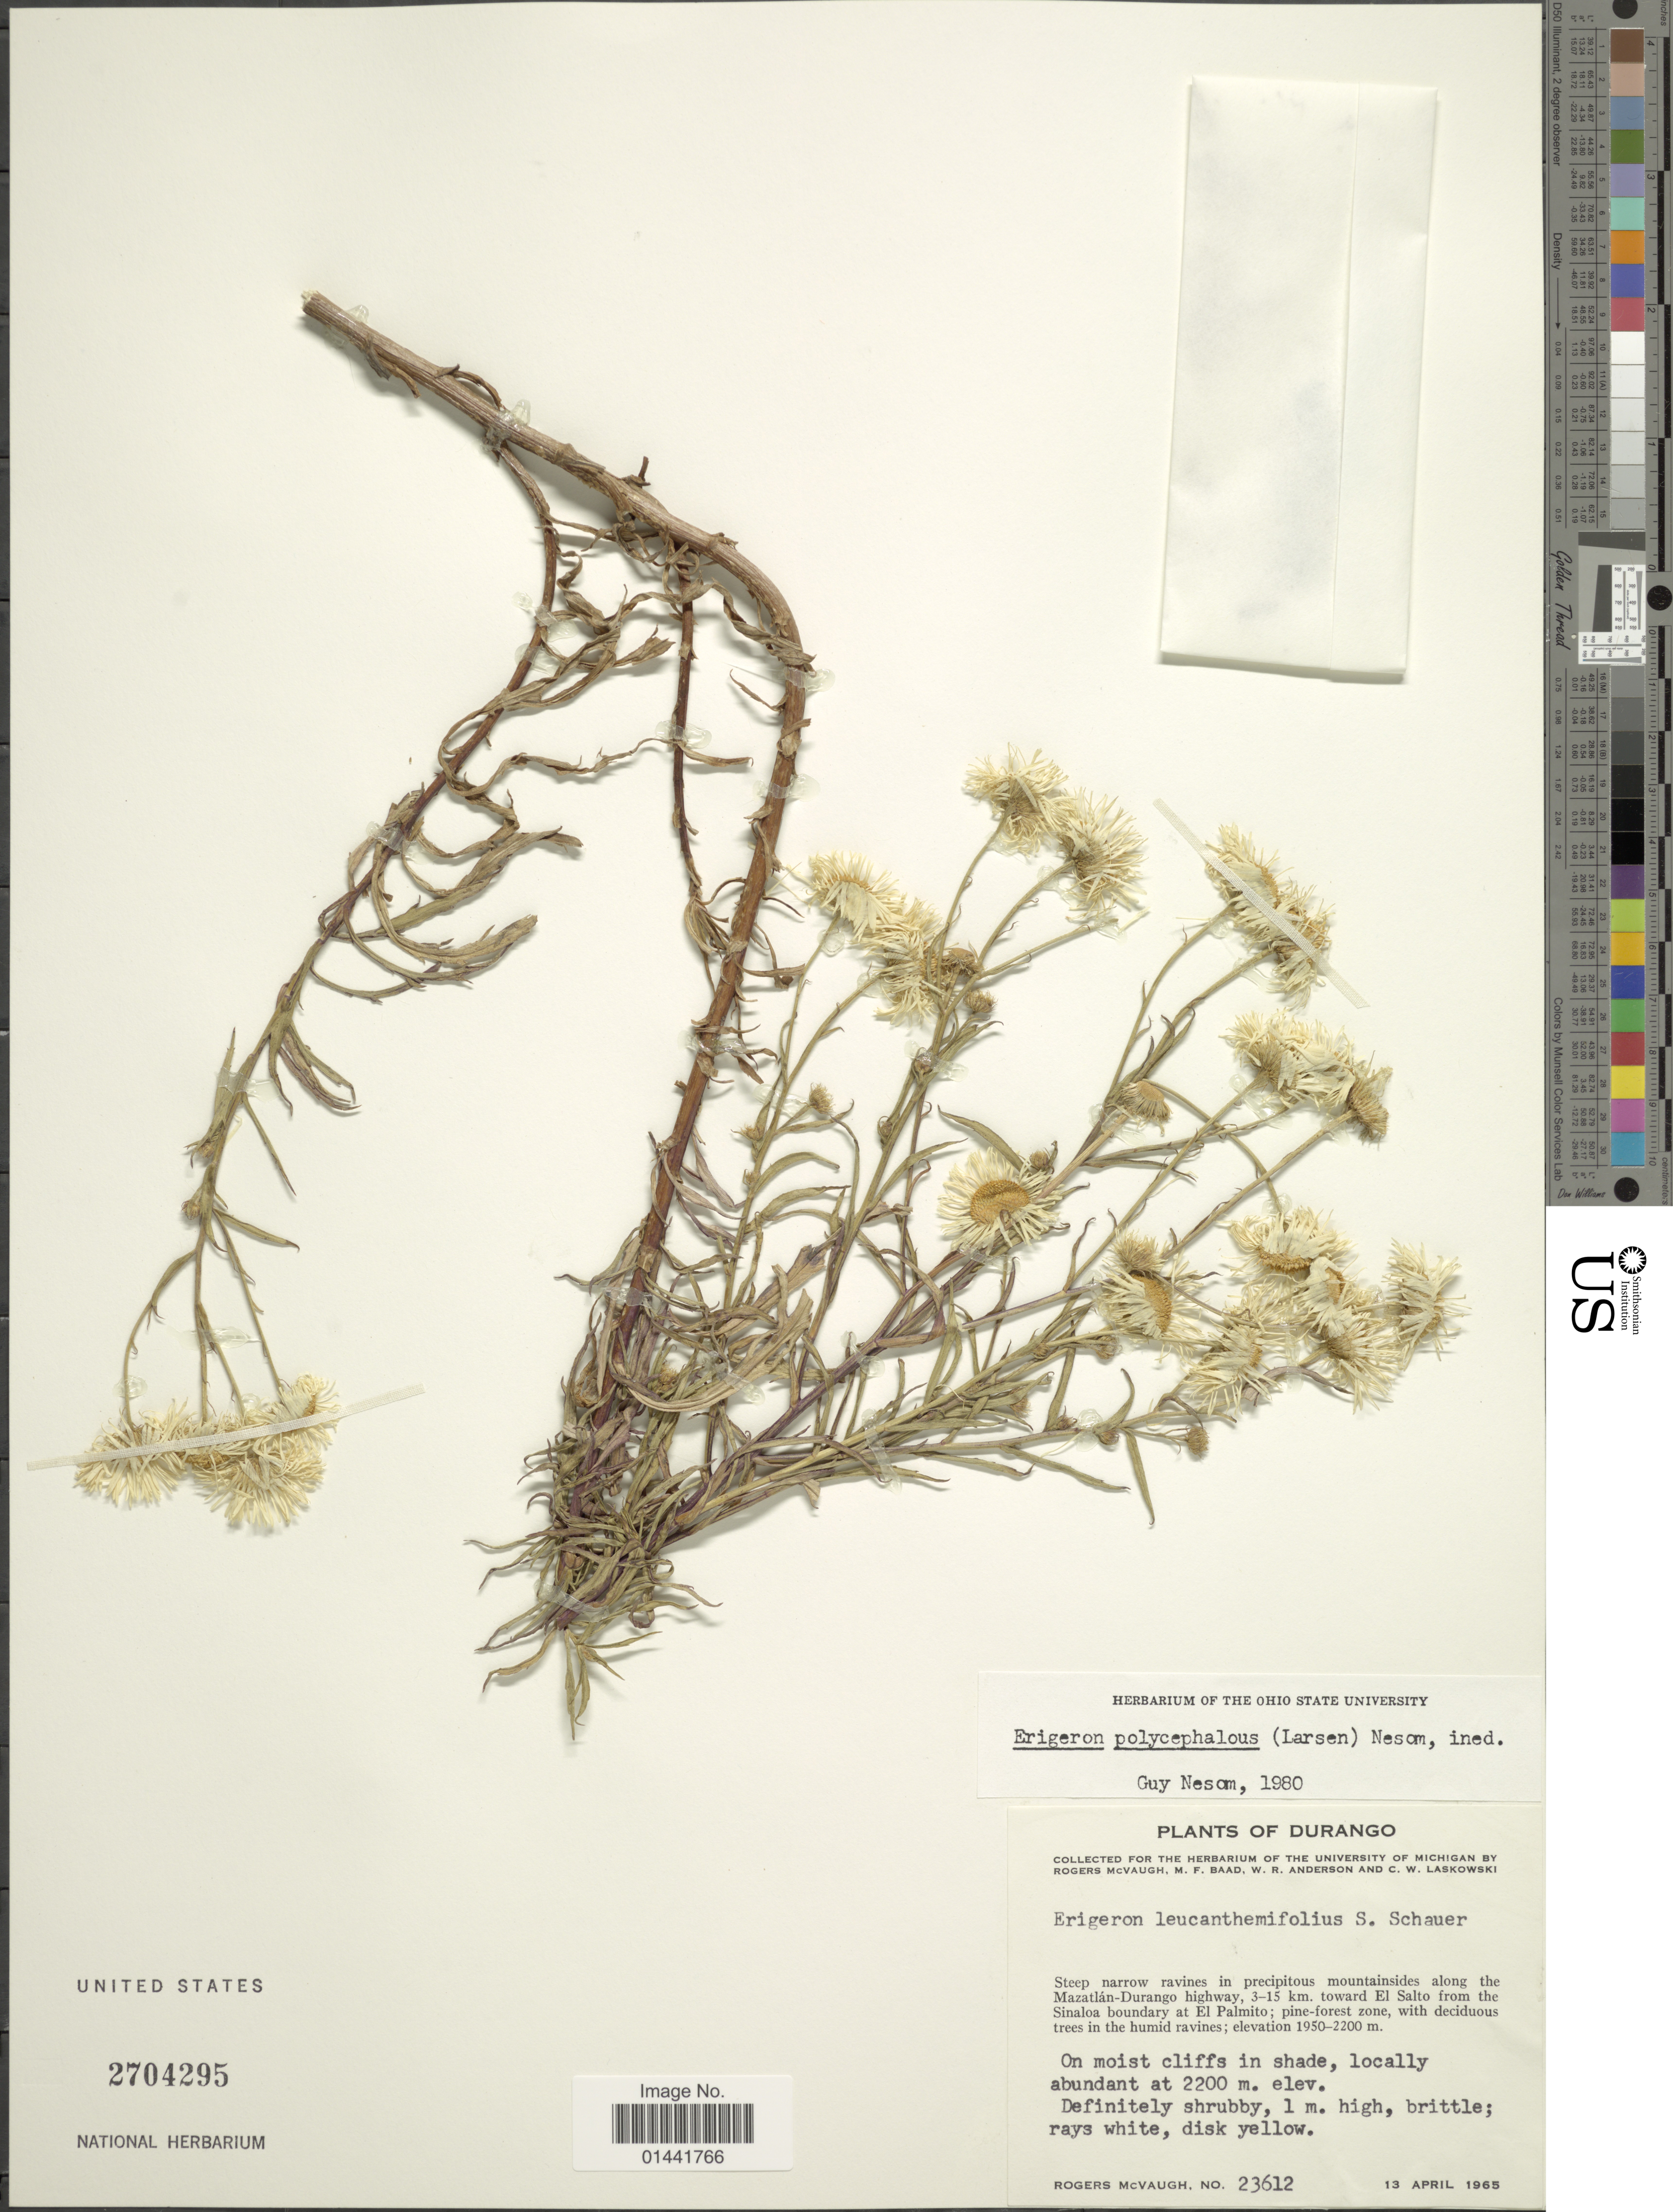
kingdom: Plantae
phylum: Tracheophyta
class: Magnoliopsida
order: Asterales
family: Asteraceae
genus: Erigeron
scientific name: Erigeron polycephalus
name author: (Larsen) G.L. Nesom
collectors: R. McVaugh, M. F. Baad & W. Anderson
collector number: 23612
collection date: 1965-04-13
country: Mexico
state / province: Durango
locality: Steep narrow ravines in precipitous mountainsides along the Mazatlán-Durango highway 3-15 km. toward El Salto from the Sinaloa boundary at El Palmito; pine-forest zone, with deciduous trees in the humid ravines, on moist cliffs in shade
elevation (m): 2200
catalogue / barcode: US 2704295